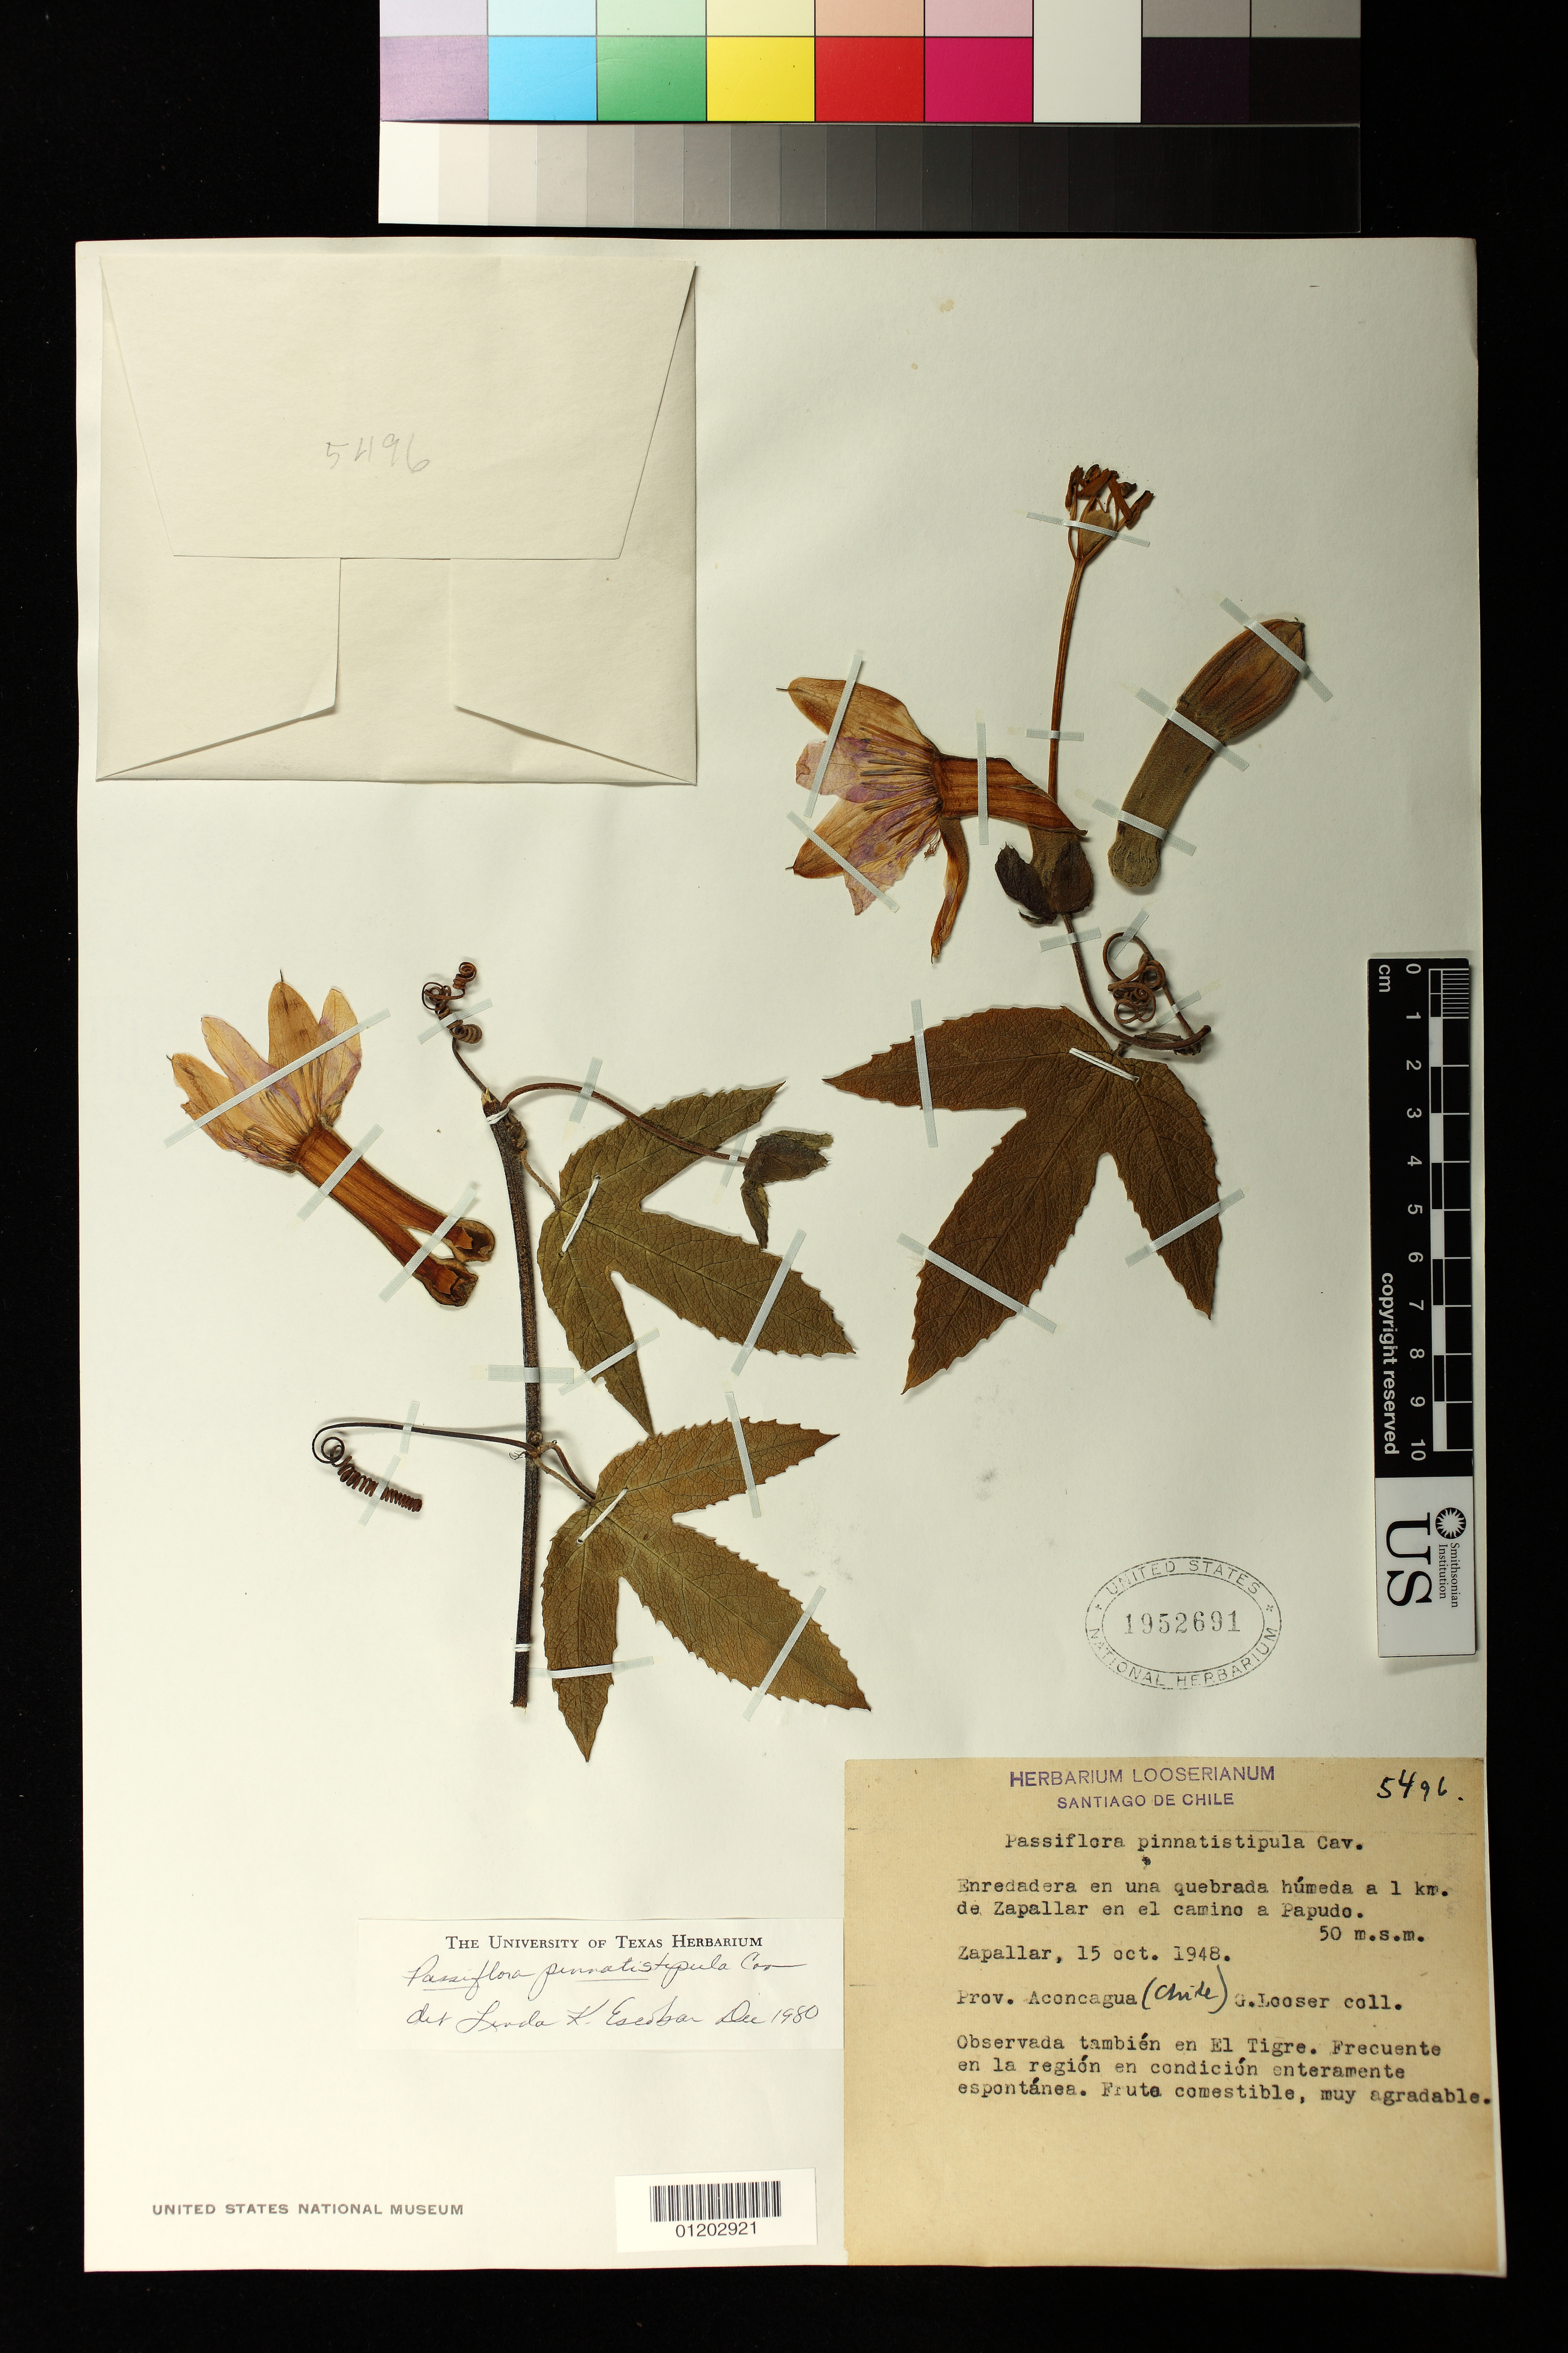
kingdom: Plantae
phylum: Tracheophyta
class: Magnoliopsida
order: Malpighiales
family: Passifloraceae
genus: Passiflora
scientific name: Passiflora pinnatistipula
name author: Cav.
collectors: G. Looser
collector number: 5496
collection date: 1948-10-15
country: Chile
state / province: Valparaíso (V)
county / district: Petorca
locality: Enredadera en una quebrada humeda a 1 km. de Zapallar en el camino a Papude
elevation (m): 50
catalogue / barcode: US 1952691